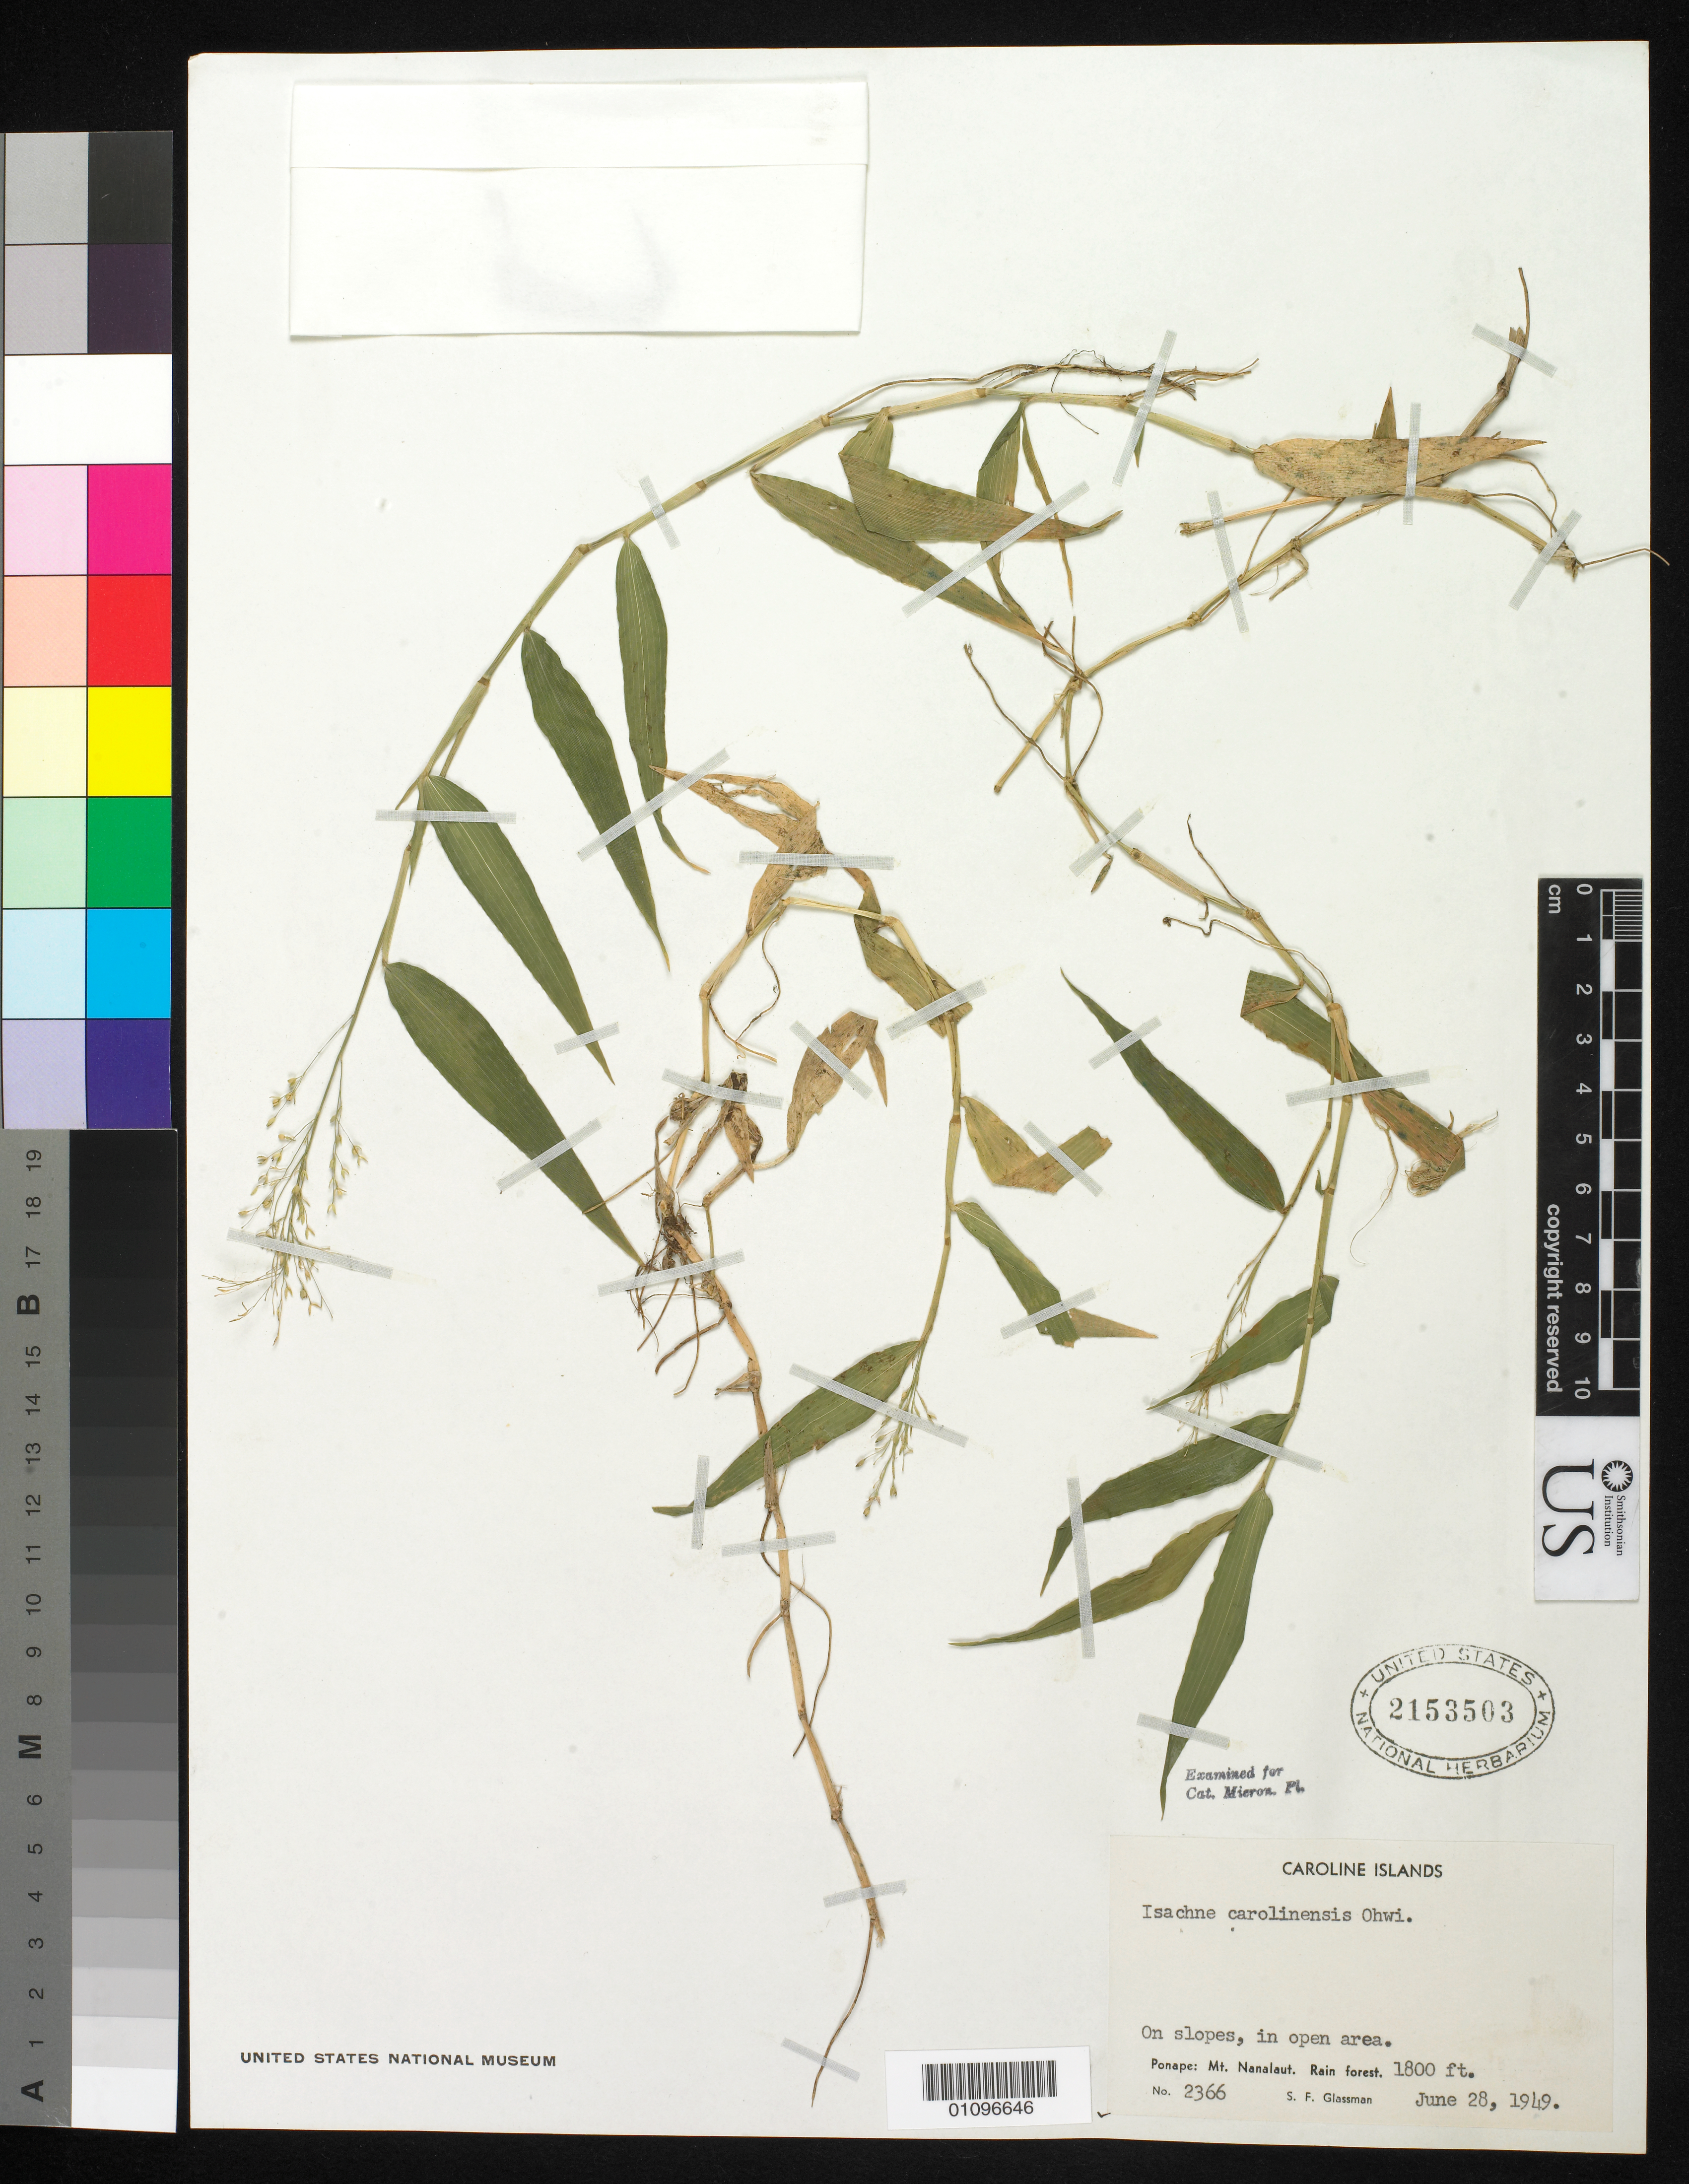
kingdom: Plantae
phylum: Tracheophyta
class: Liliopsida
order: Poales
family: Poaceae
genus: Isachne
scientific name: Isachne carolinensis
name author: Ohwi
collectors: S. F. Glassman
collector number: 2366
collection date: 1949-06-28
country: Micronesia, Federated States of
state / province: Pohnpei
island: Pohnpei [Ponape]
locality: Mt. Nanalaut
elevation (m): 549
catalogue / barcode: US 2153503